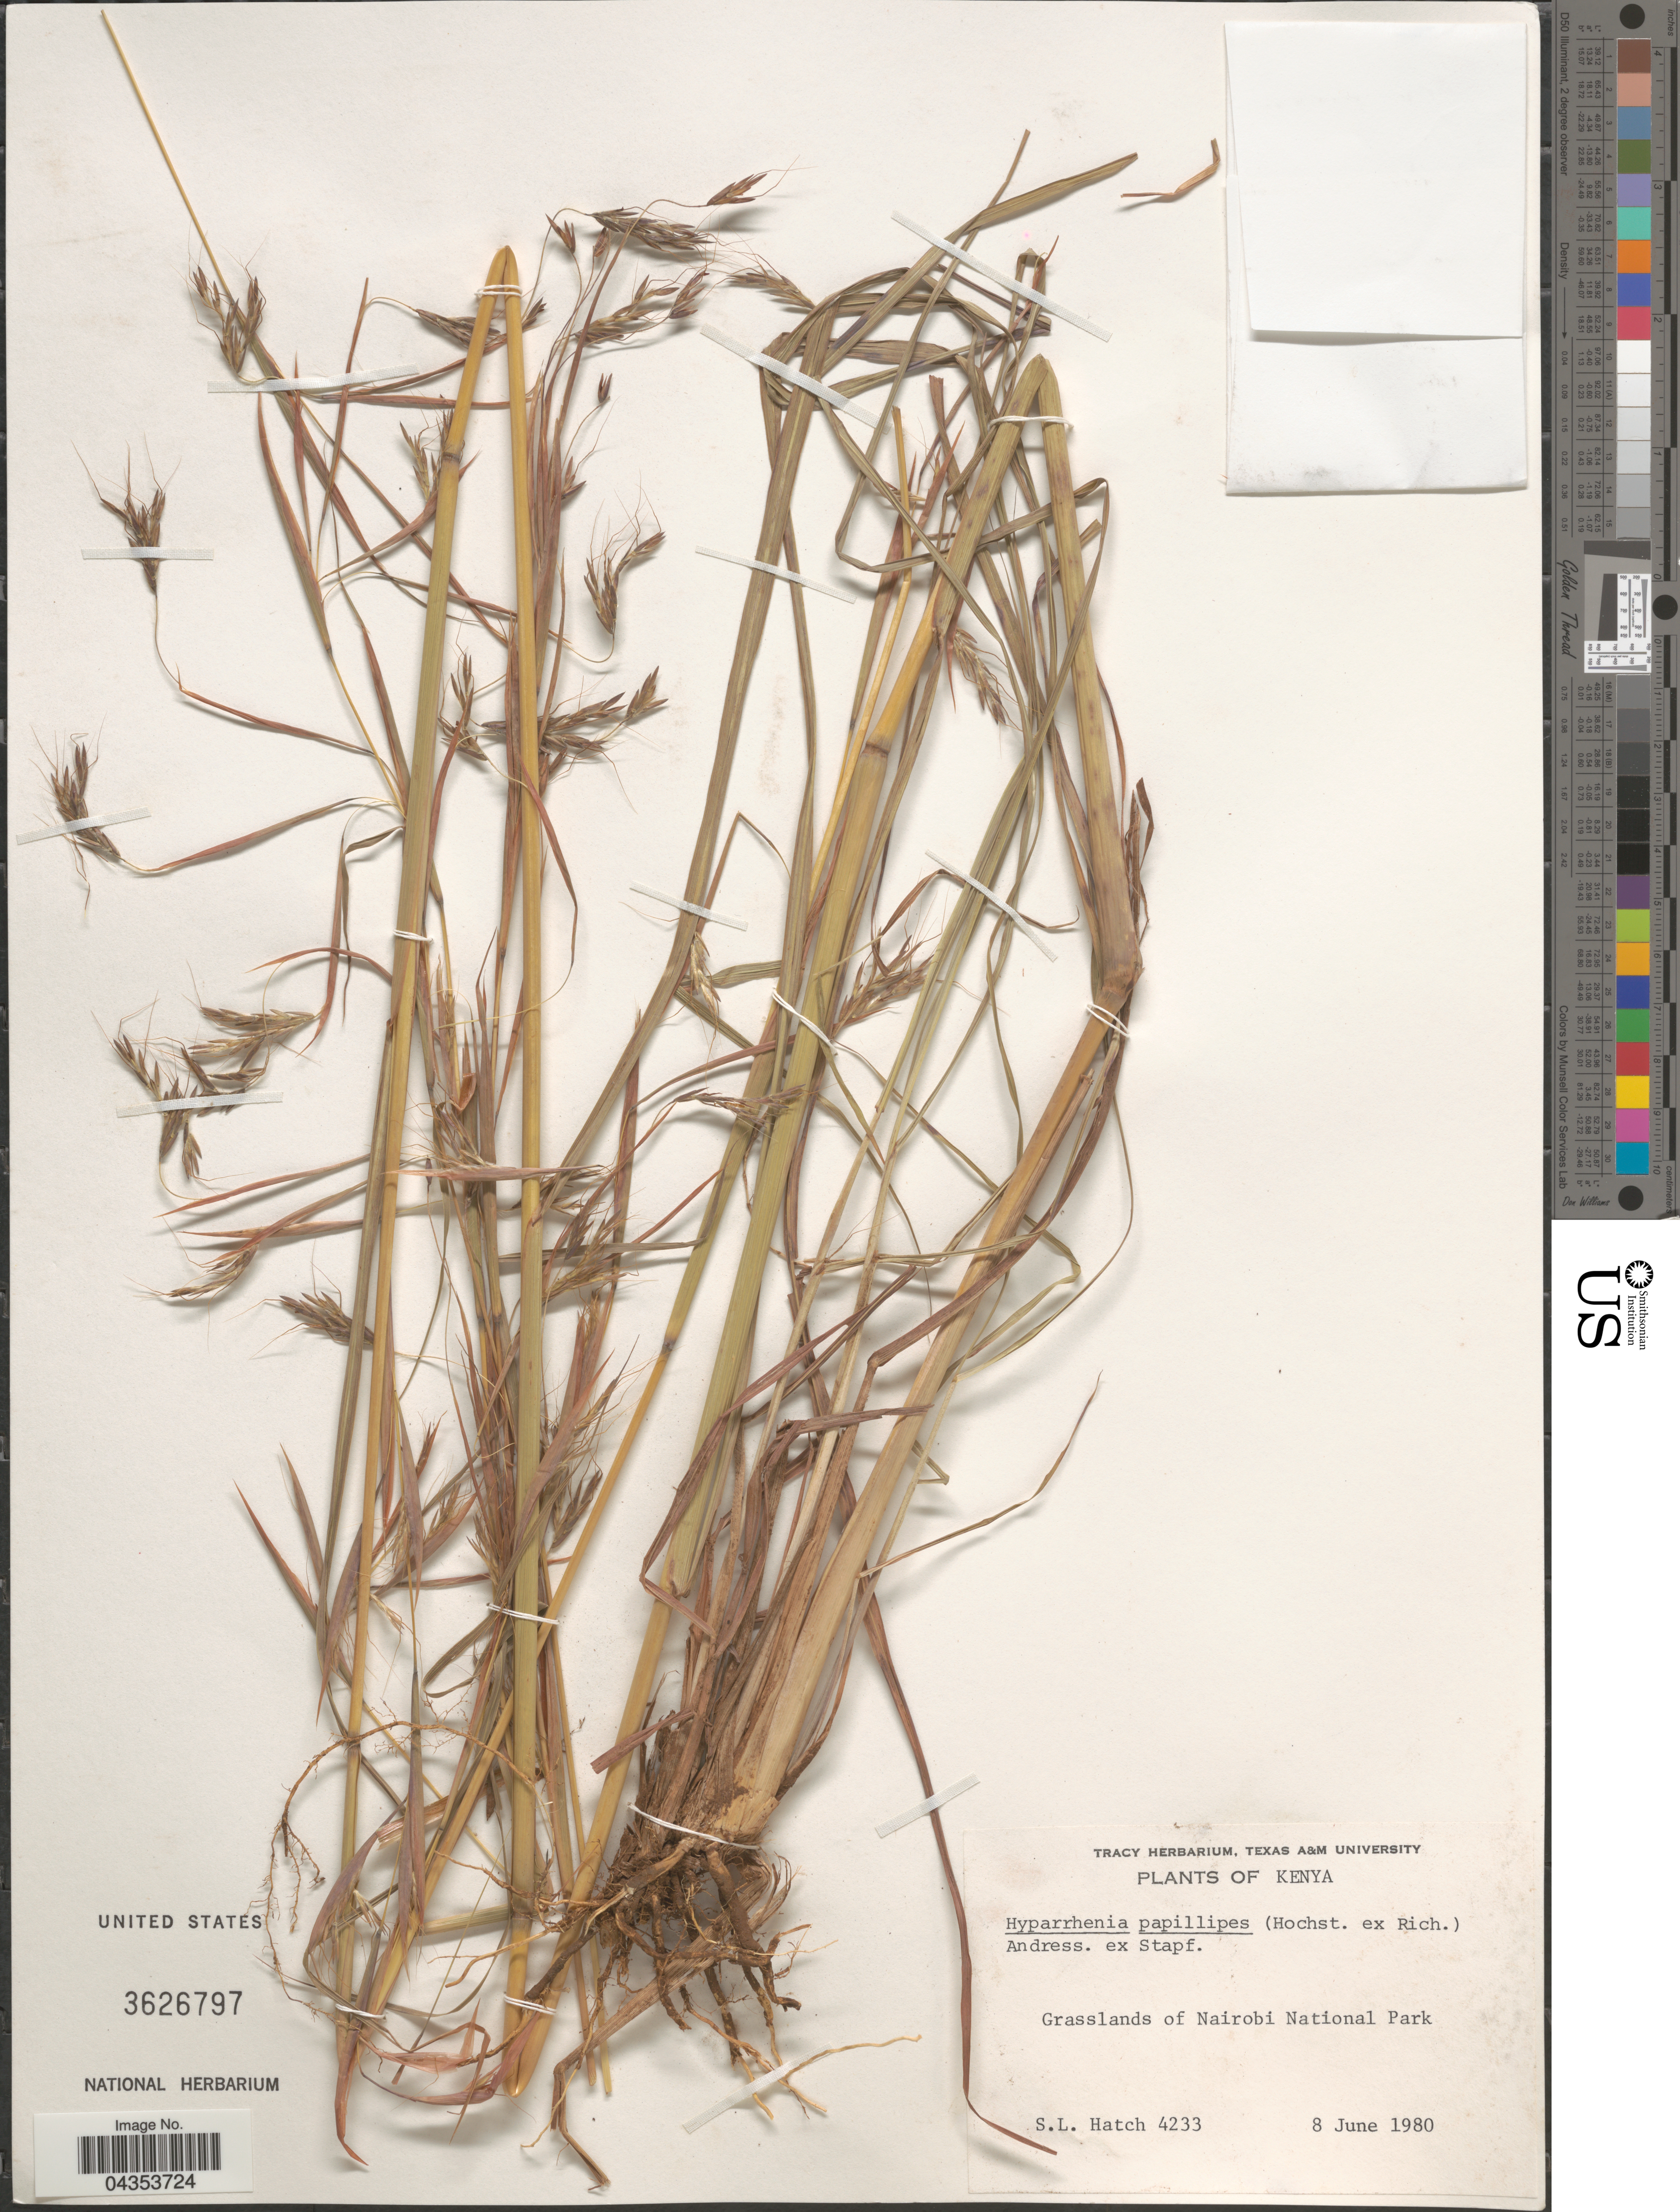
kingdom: Plantae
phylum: Tracheophyta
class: Liliopsida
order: Poales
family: Poaceae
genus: Hyparrhenia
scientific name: Hyparrhenia papillipes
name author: (Hochst. ex A. Rich.) Andersson ex Stapf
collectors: S. Hatch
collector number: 4233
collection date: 1980-06-08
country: Kenya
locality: Grasslands of Nairobi National Park.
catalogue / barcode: US 3626797